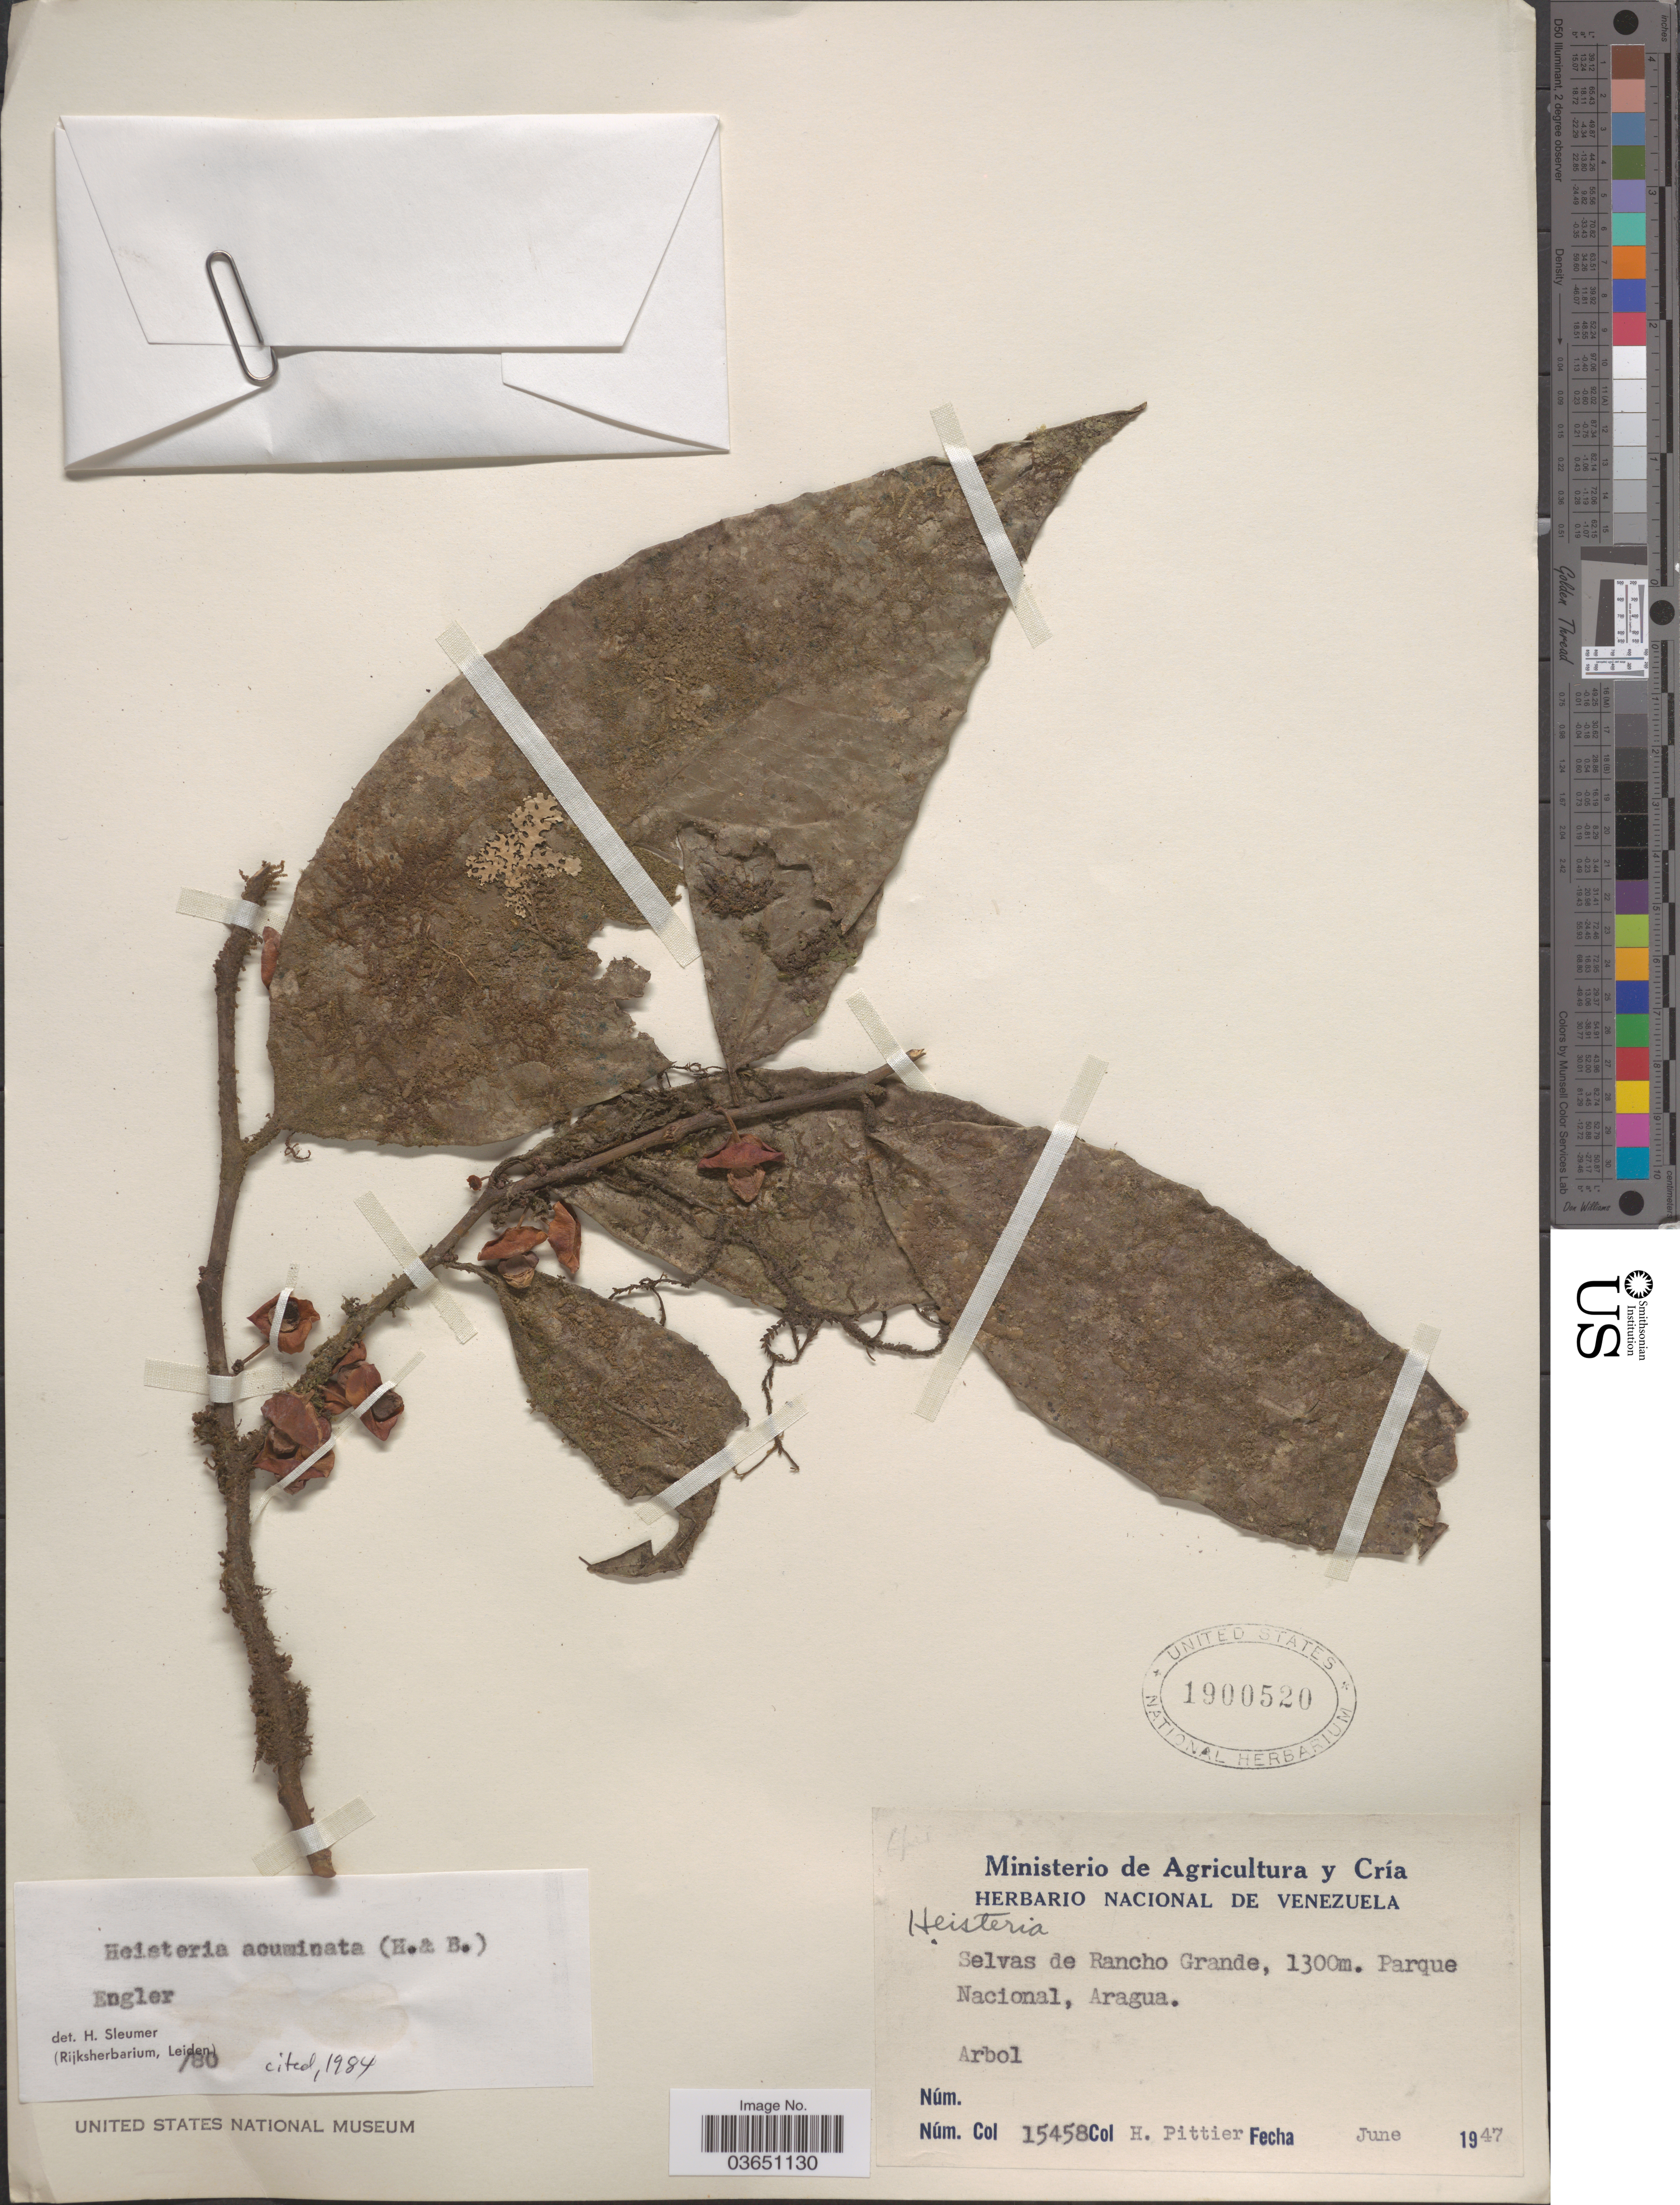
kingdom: Plantae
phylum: Tracheophyta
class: Magnoliopsida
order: Santalales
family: Erythropalaceae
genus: Heisteria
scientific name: Heisteria acuminata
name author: (Humb. & Bonpl.) Engl.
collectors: H. F. Pittier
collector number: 15458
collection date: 1947-06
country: Venezuela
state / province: Aragua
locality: Selvas de Rancho Grande. Parque Nacional.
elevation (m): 1300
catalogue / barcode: US 1900520